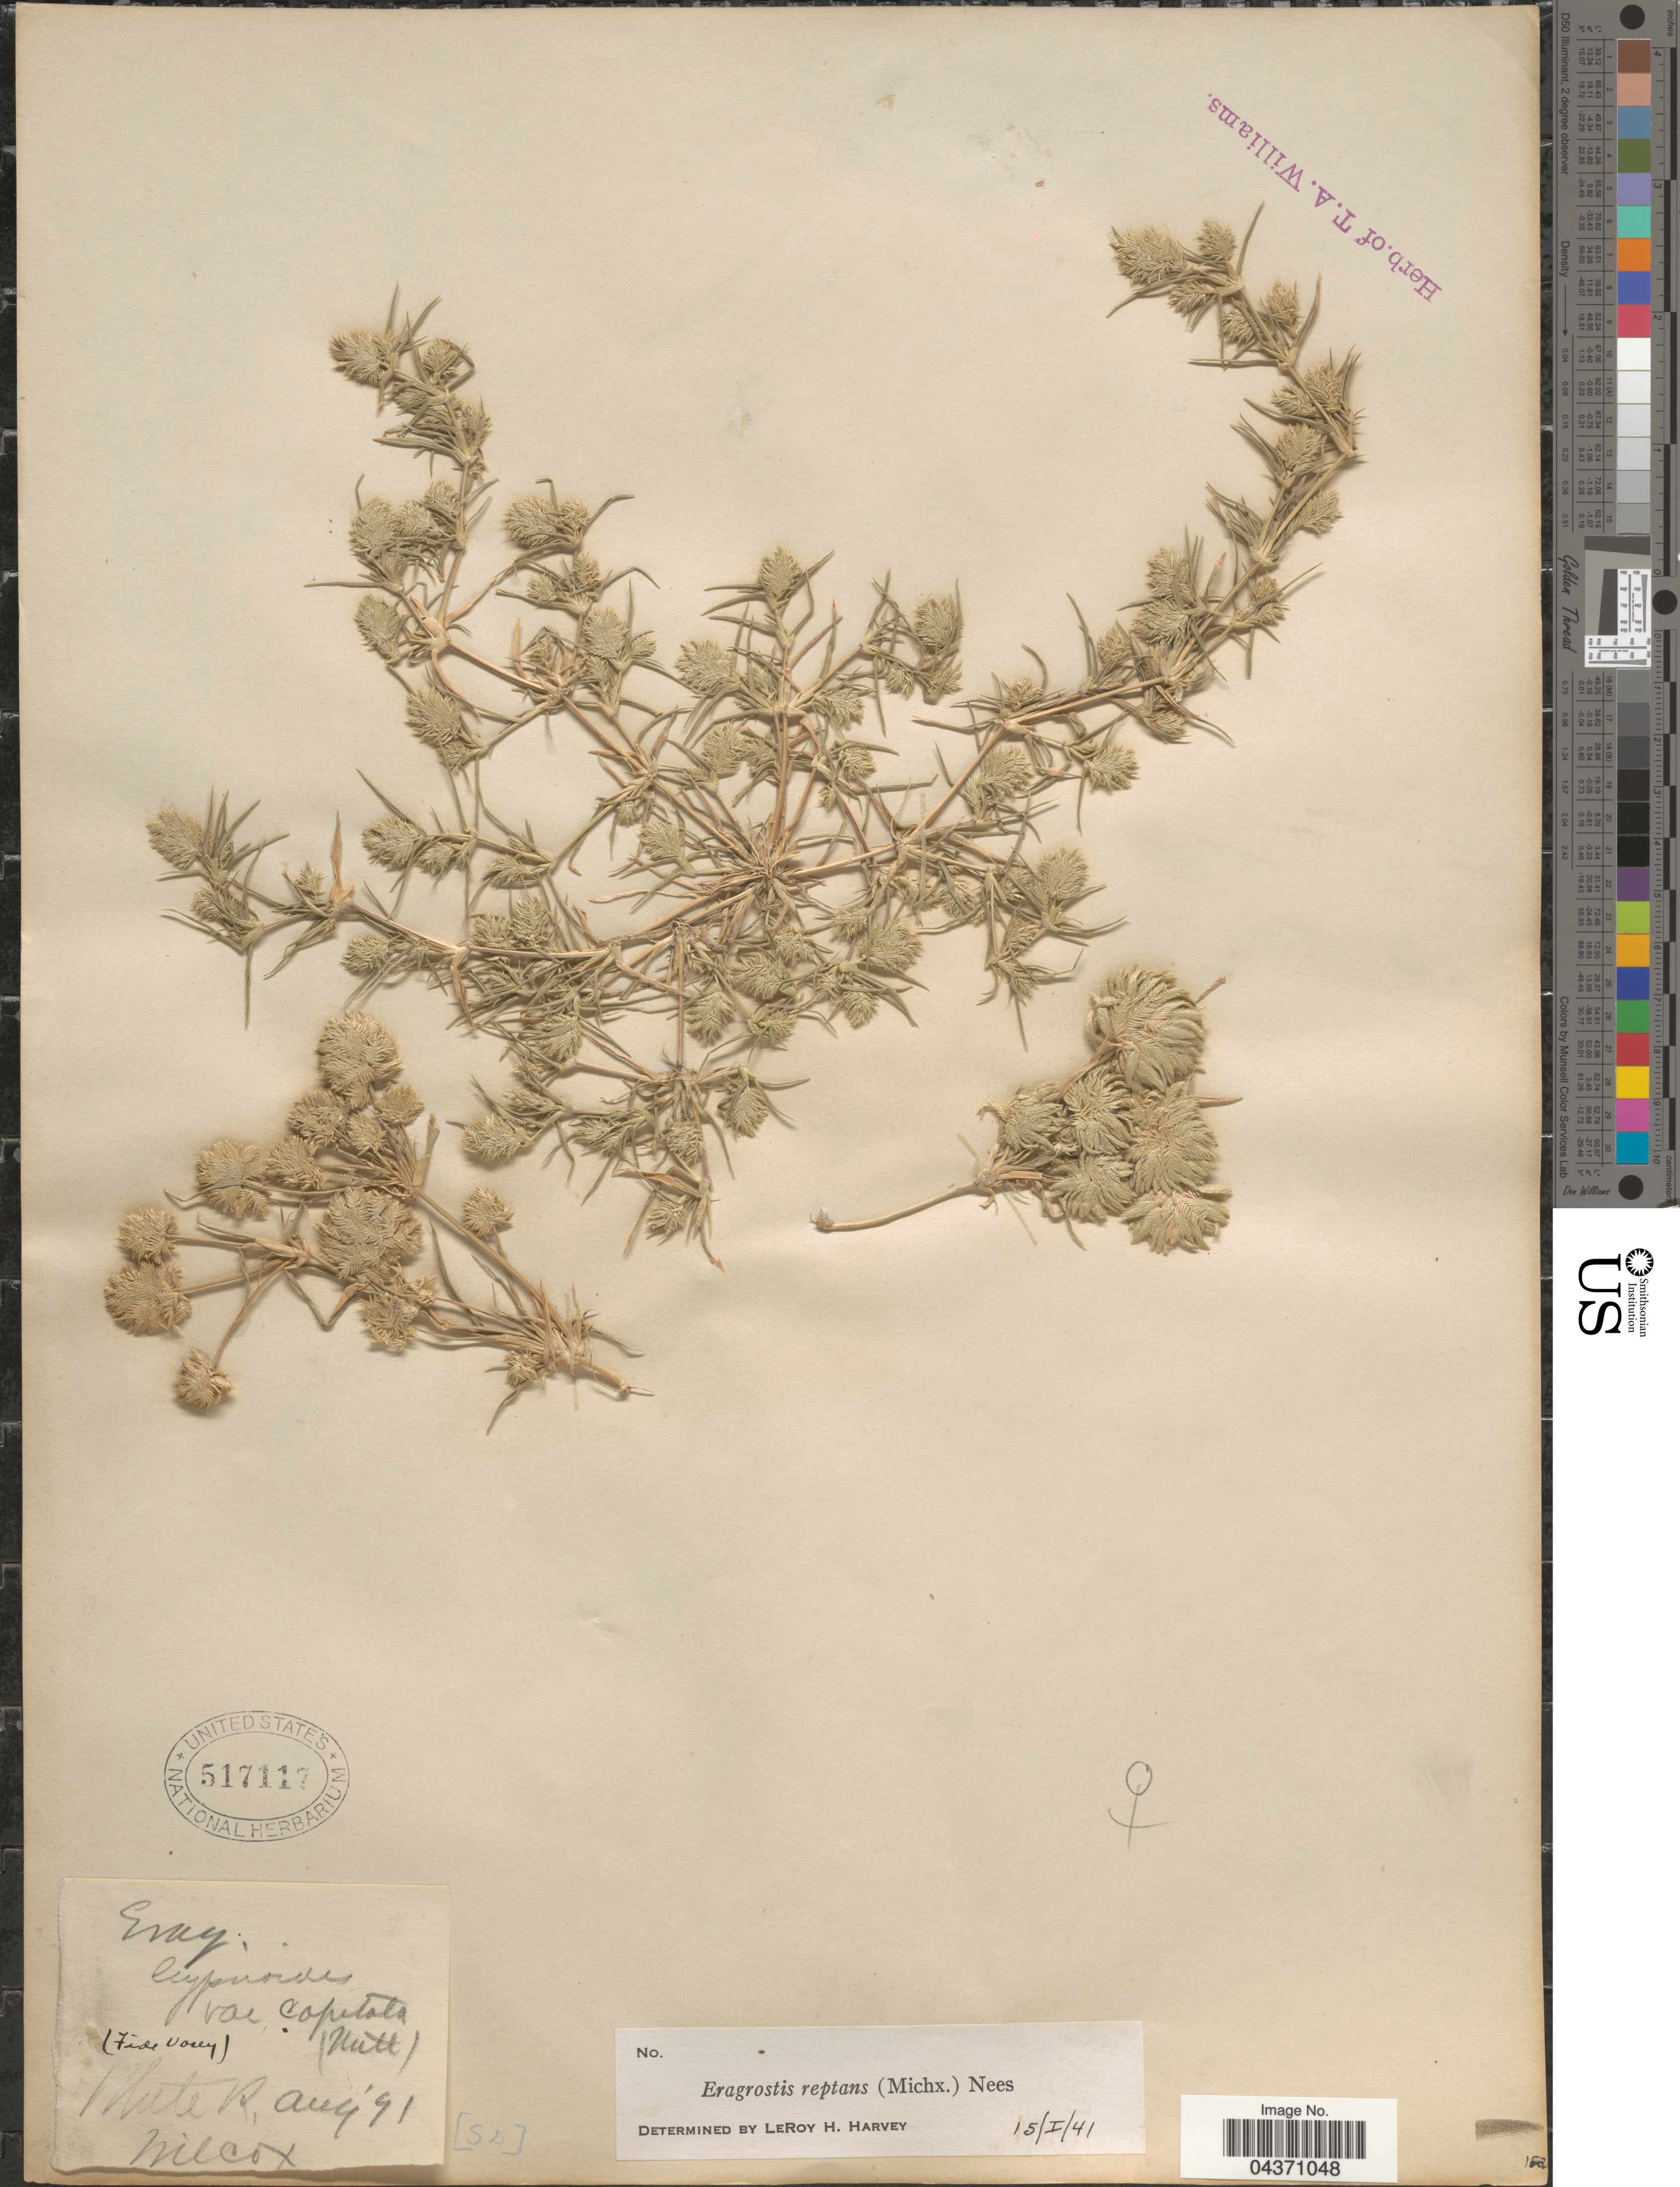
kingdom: Plantae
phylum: Tracheophyta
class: Liliopsida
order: Poales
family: Poaceae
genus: Eragrostis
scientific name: Eragrostis reptans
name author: (Michx.) Nees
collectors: -. Wilcox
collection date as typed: Transcribed d/m/y: /8/91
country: United States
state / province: South Dakota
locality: White R.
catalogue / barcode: US 517117